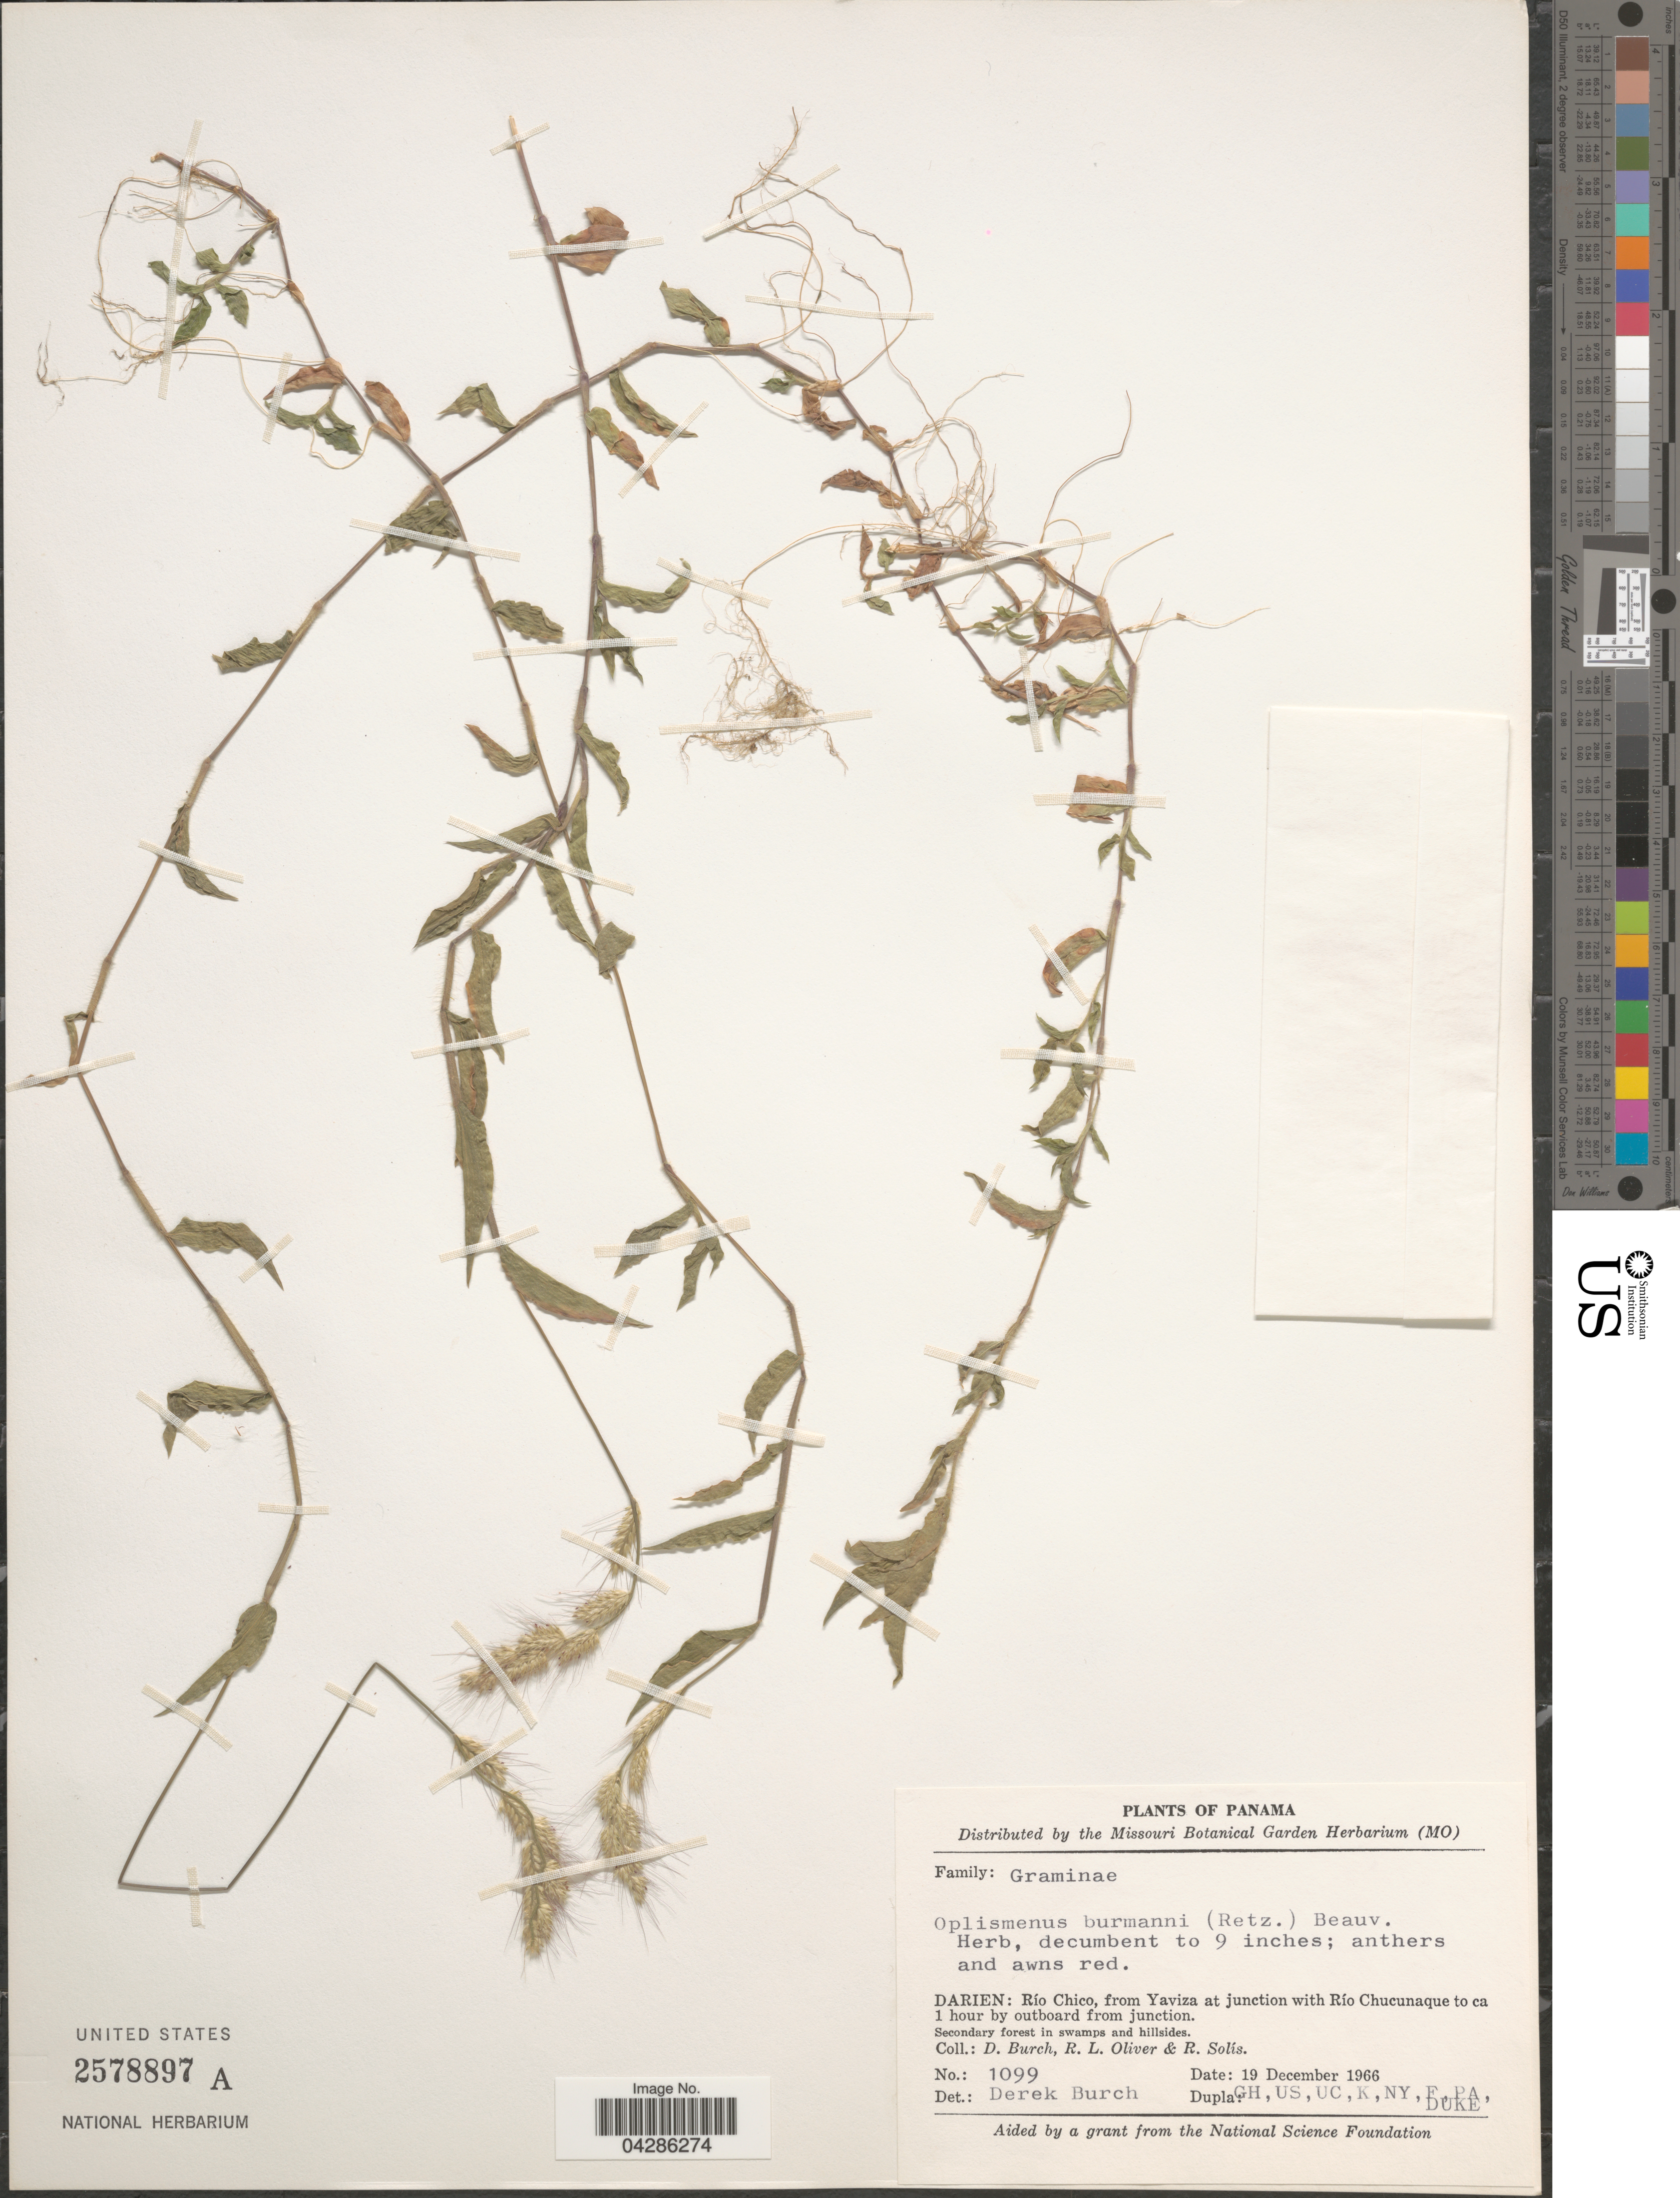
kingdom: Plantae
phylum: Tracheophyta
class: Liliopsida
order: Poales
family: Poaceae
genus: Oplismenus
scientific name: Oplismenus burmannii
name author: (Retz.) P. Beauv.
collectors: D. Burch, R. Oliver & R. Solis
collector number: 1099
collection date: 1966-12-19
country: Panama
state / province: Darien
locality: Río Chico, from Yaviza at junction with Río Chucunaque to ca 1 hour by outboard from junction. Secondary forest in swamps and hillsides.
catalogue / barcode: US 2578897A